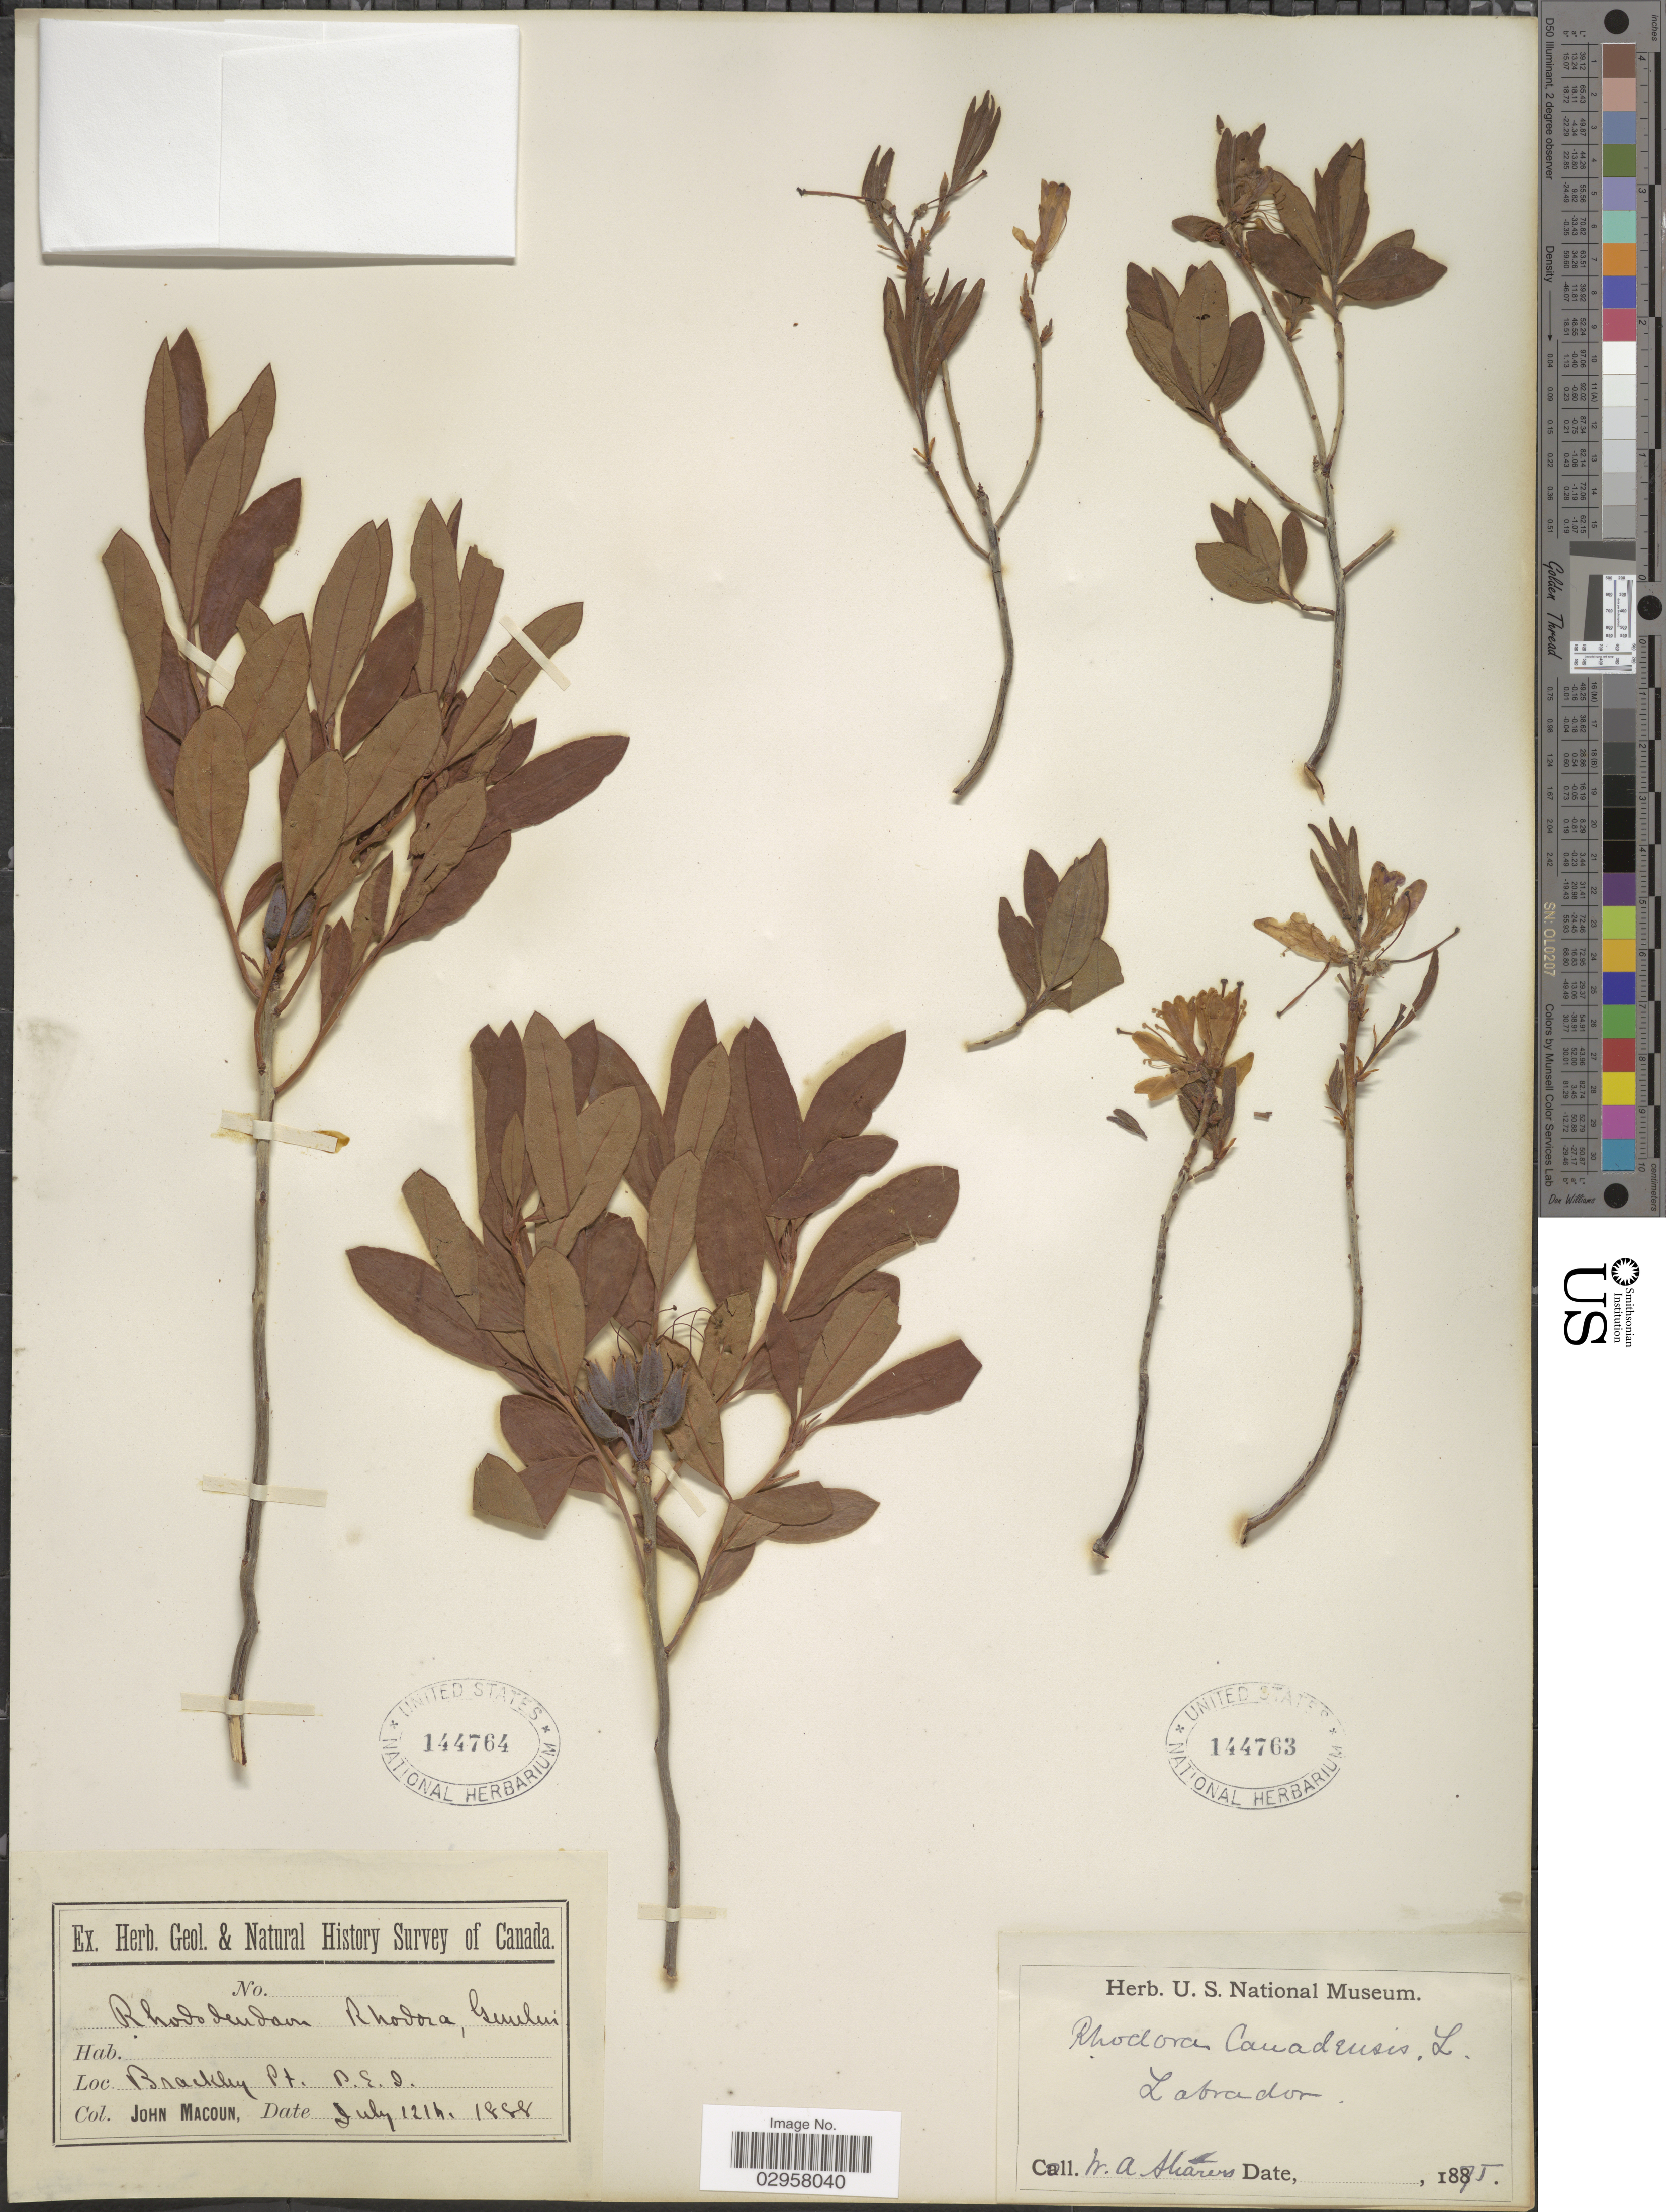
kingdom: Plantae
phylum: Tracheophyta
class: Magnoliopsida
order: Ericales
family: Ericaceae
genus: Rhododendron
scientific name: Rhododendron canadense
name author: (L.) Torr.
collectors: W. Sharers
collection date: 1875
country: Canada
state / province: Newfoundland and Labrador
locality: Labrador.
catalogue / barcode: US 144763